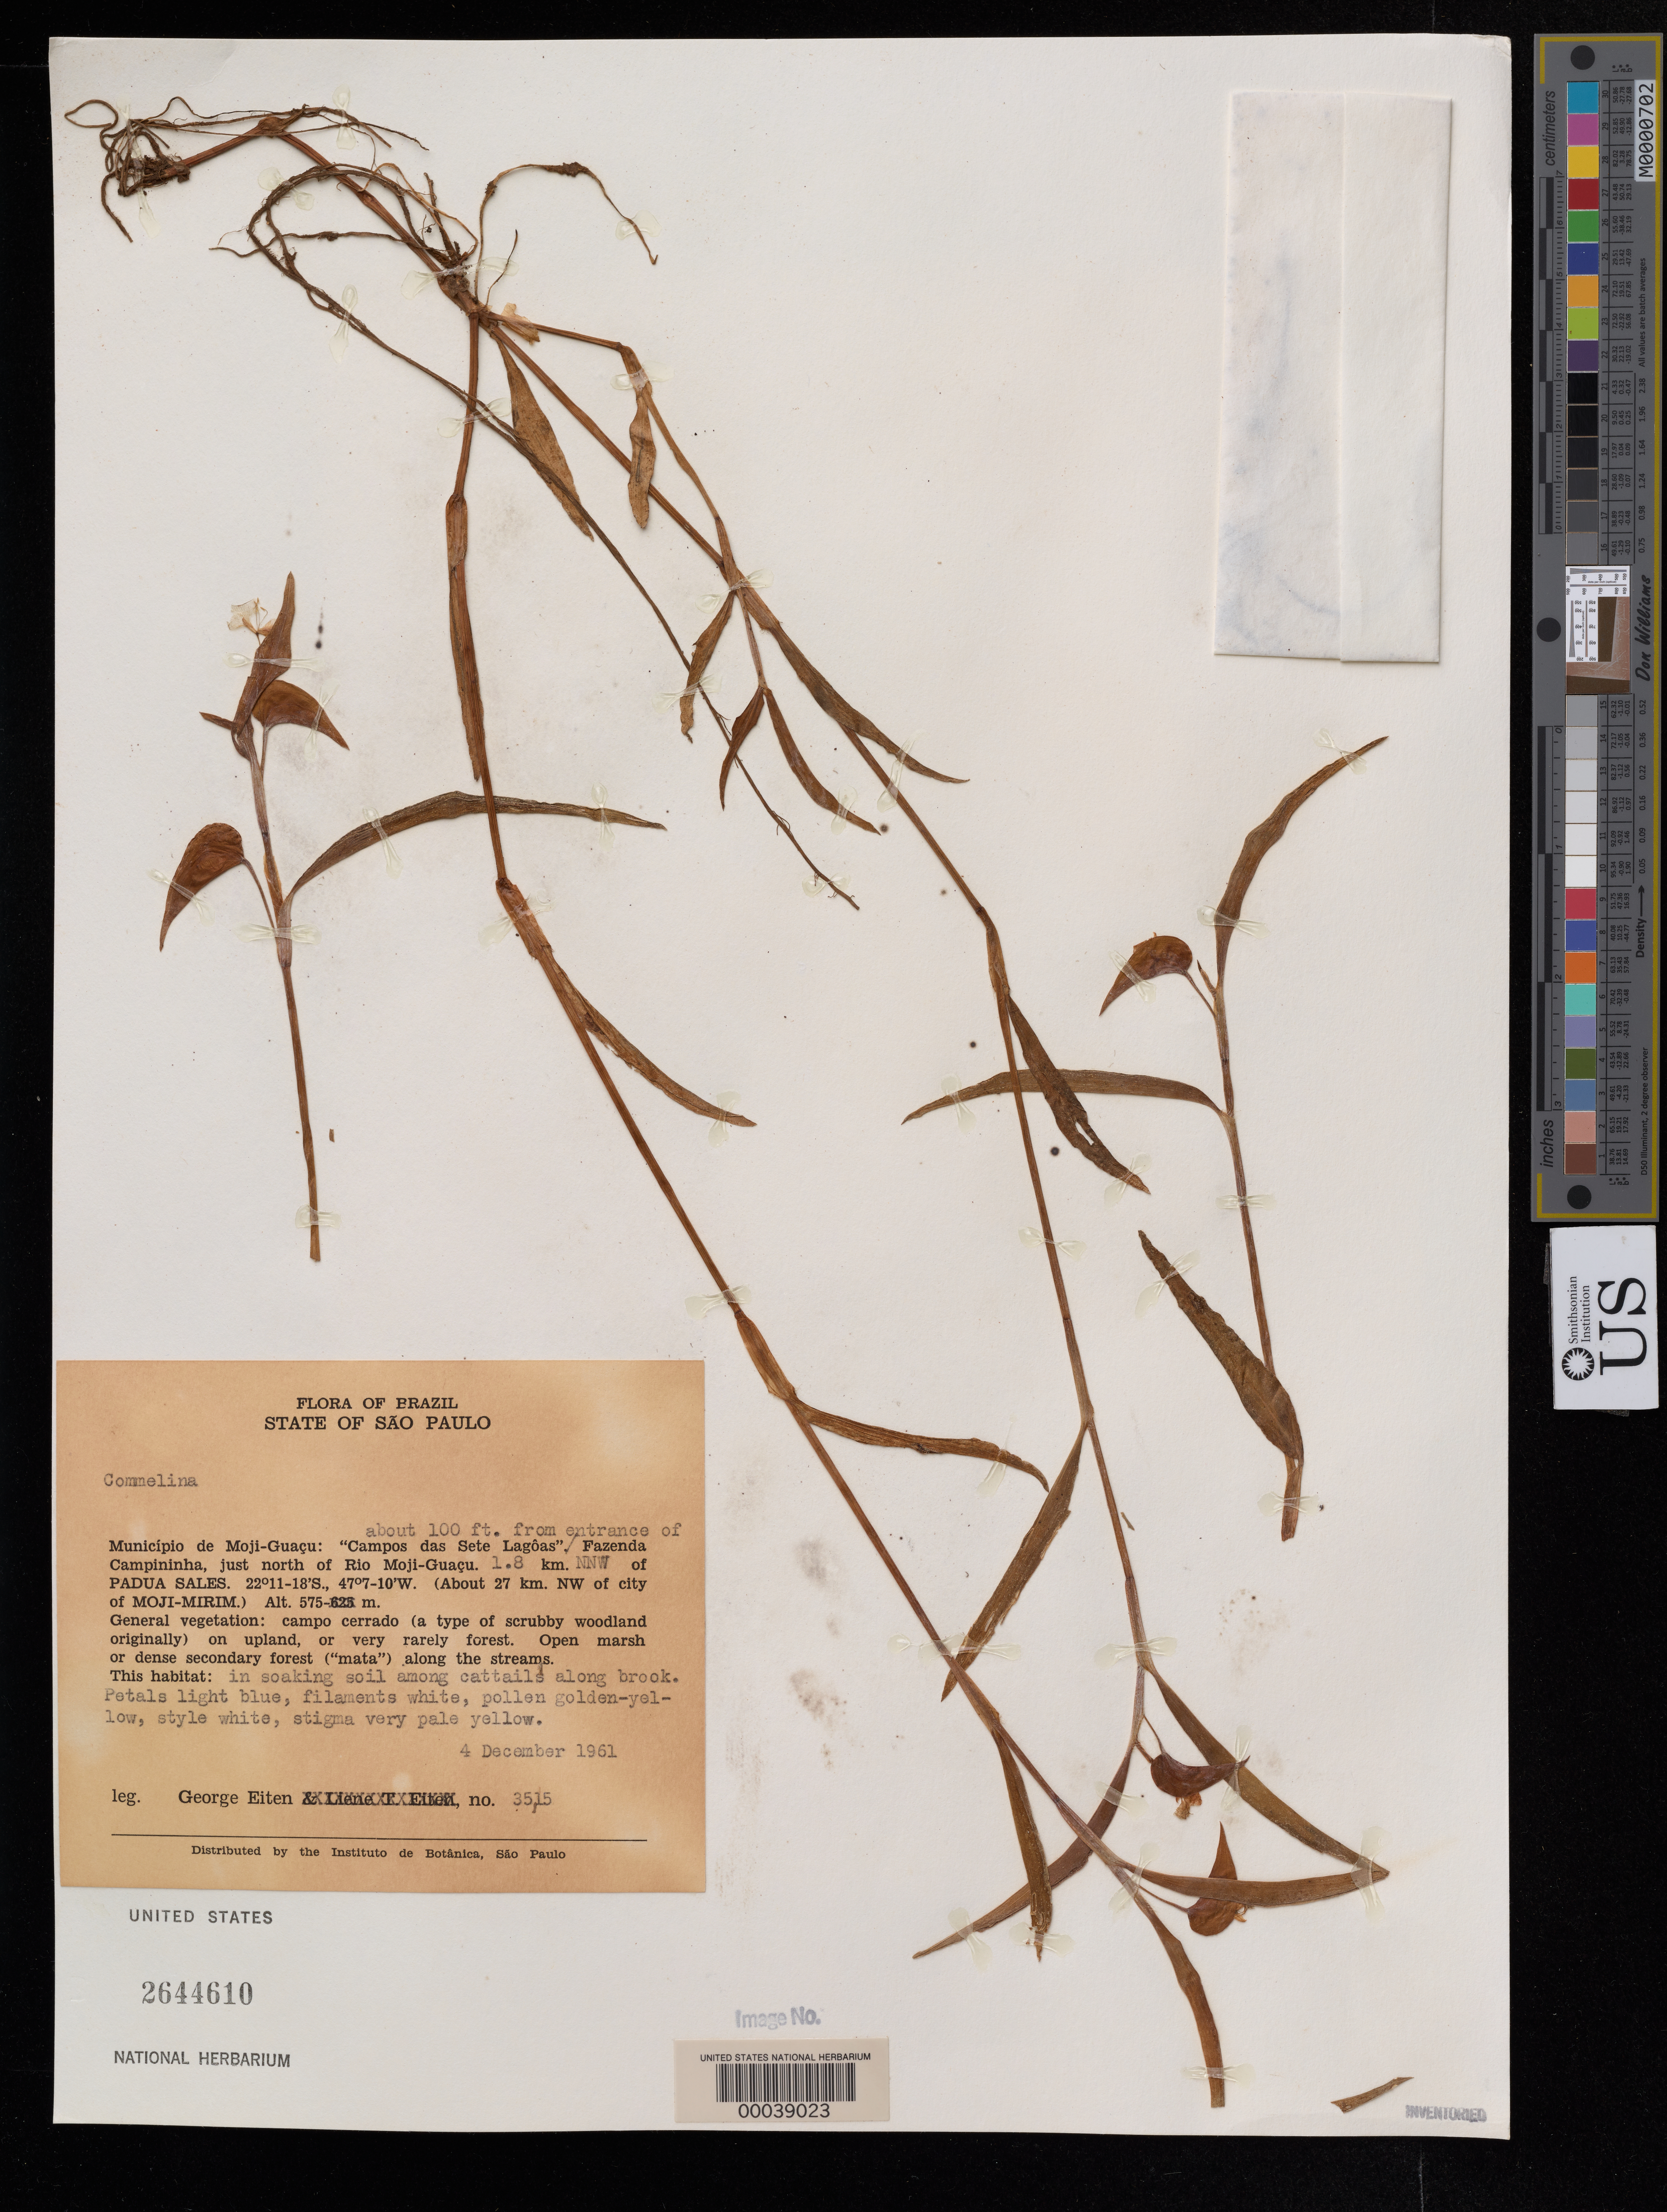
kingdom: Plantae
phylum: Tracheophyta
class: Liliopsida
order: Commelinales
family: Commelinaceae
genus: Commelina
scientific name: Commelina sp.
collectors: G. Eiten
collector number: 3515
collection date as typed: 04 Dec 1961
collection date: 1961-12-04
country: Brazil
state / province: São Paulo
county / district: Mogi-Guaçu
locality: Fazenda campininha, n of rio moji-guacu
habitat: Wet, soggy soil along brook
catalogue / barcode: US 2644610